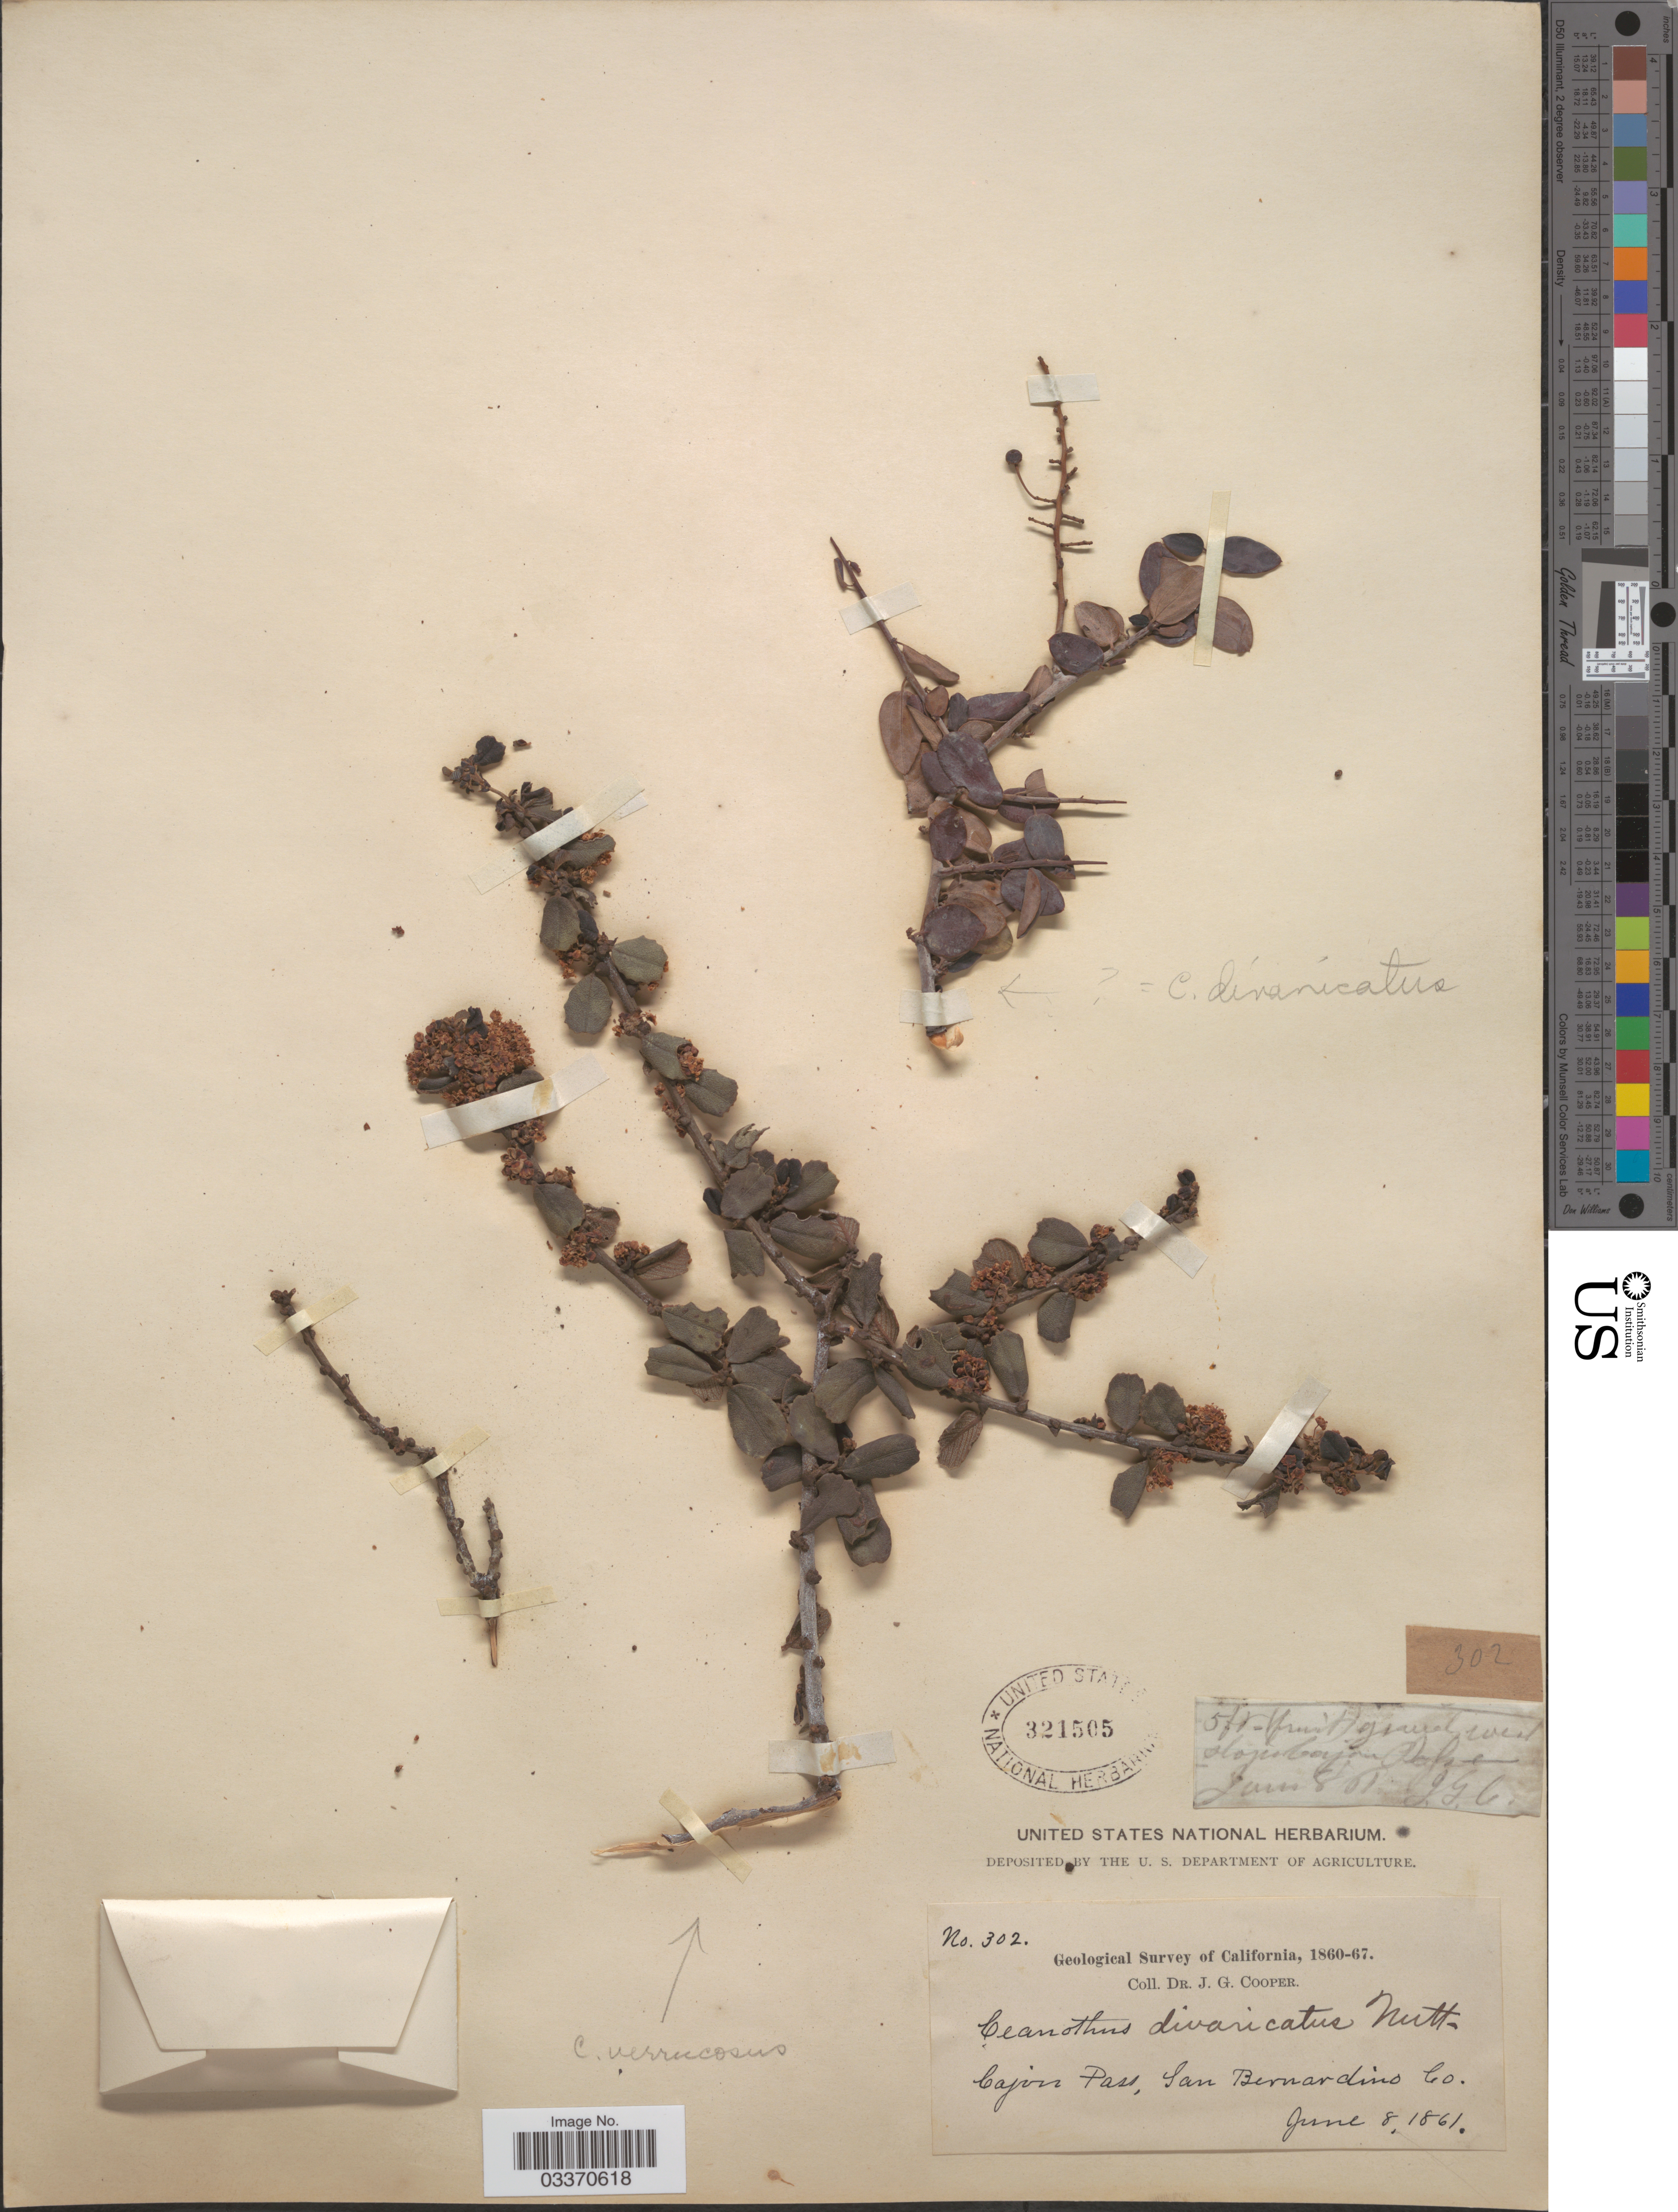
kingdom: Plantae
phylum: Tracheophyta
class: Magnoliopsida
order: Rosales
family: Rhamnaceae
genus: Ceanothus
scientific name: Ceanothus verrucosus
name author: Nutt.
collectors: J. G. Cooper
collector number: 302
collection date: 1861-06-08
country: United States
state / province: California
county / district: San Bernardino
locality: Cajon Pass, San Bernardino Co.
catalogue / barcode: US 321505